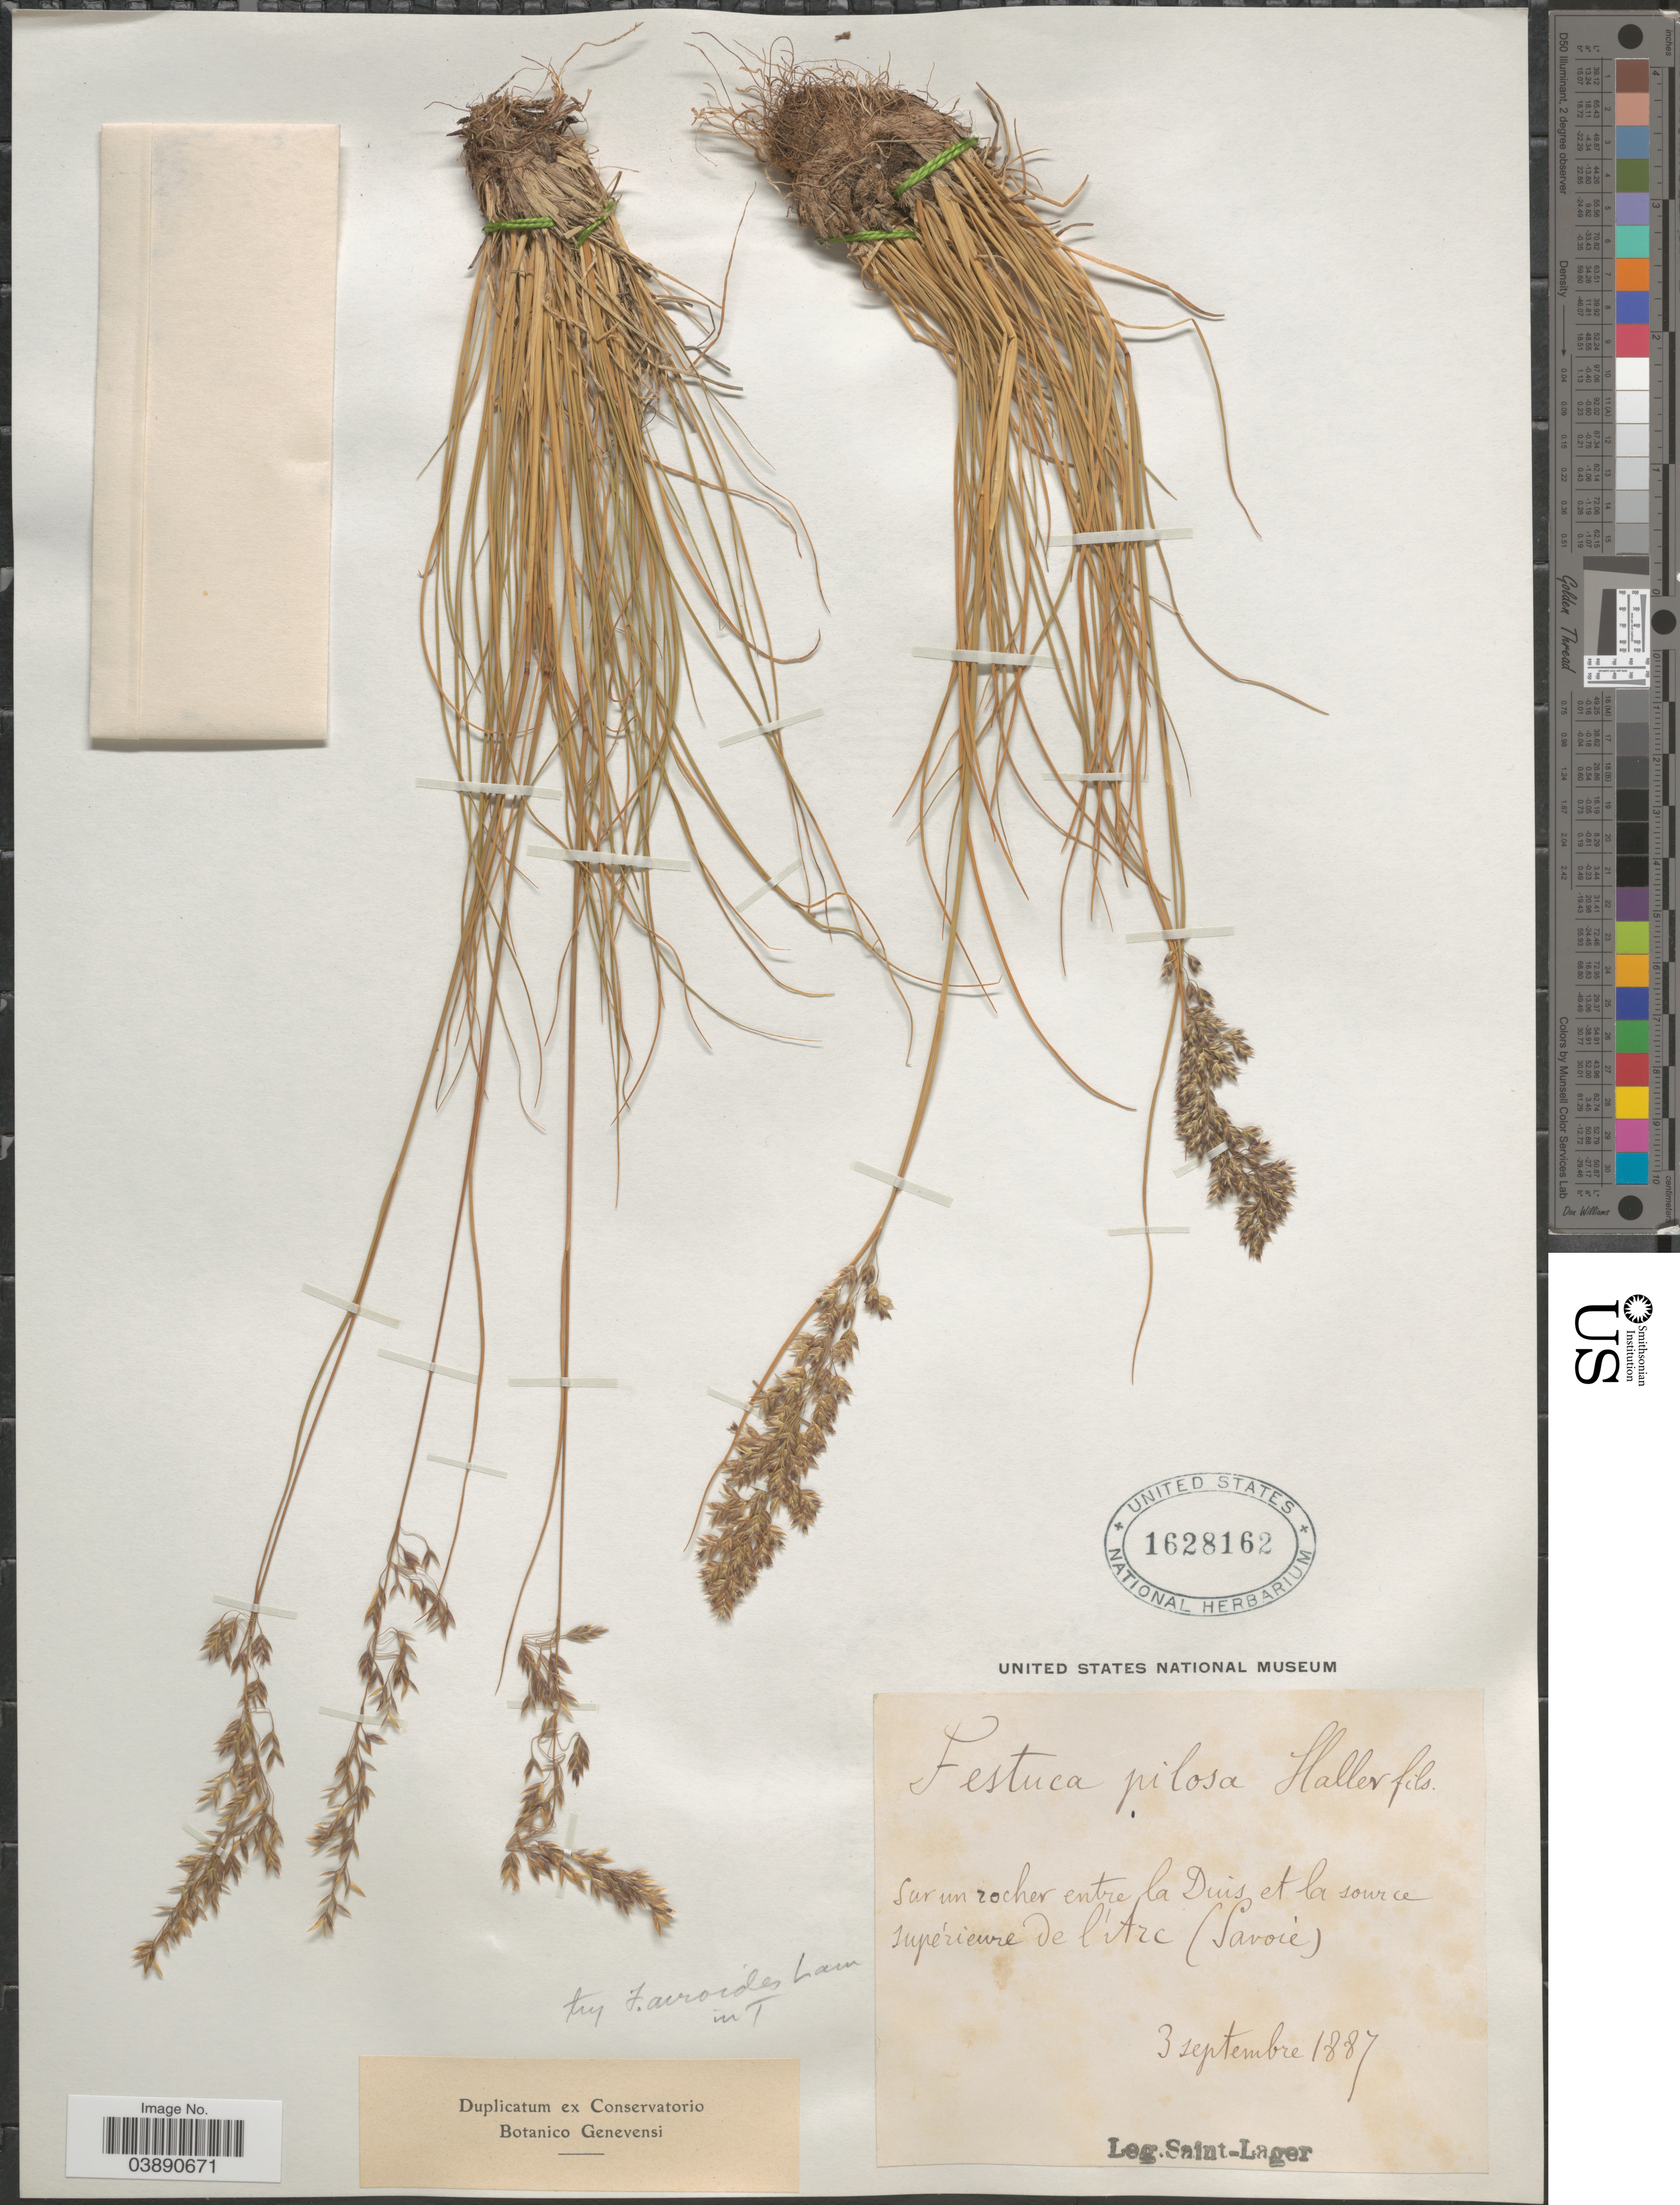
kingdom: Plantae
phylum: Tracheophyta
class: Liliopsida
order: Poales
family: Poaceae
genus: Festuca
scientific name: Festuca sp.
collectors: Saint-Lager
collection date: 1887-09-03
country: France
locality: Sur un rocher entre la Duis et la source supérieure de l'itre (Savoie).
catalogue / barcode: US 1628162